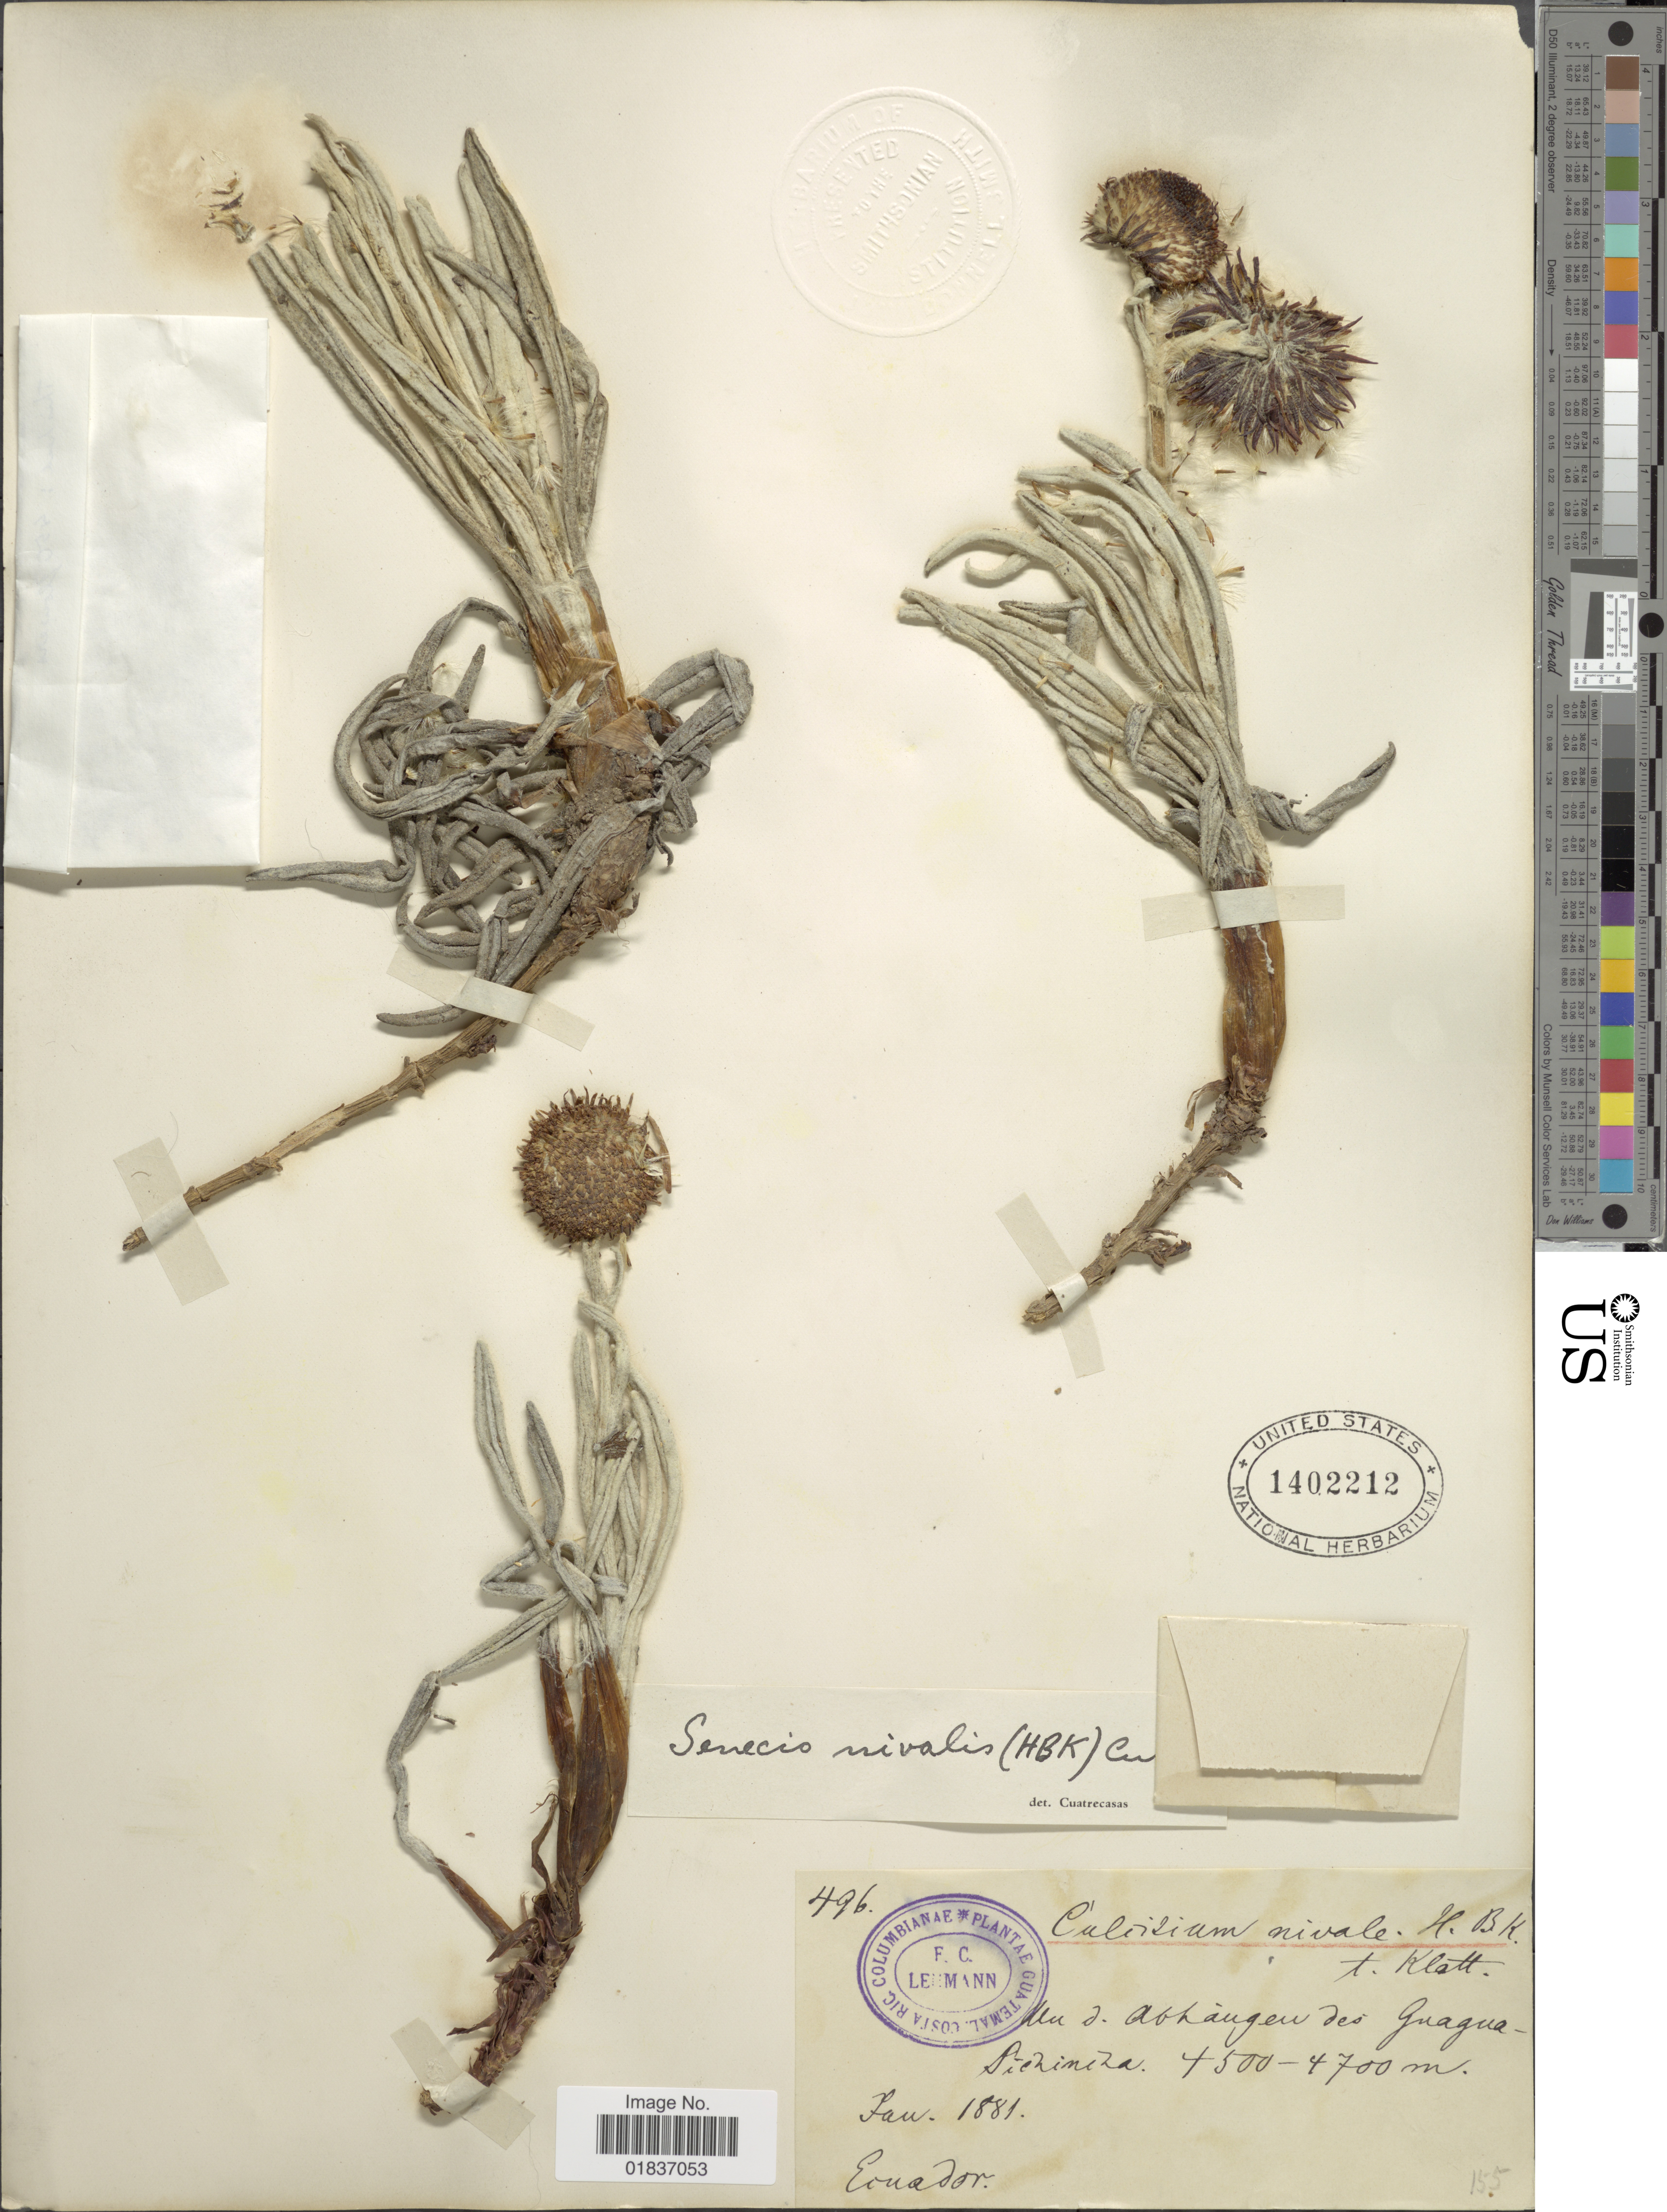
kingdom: Plantae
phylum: Tracheophyta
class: Magnoliopsida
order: Asterales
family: Asteraceae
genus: Senecio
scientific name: Senecio nivalis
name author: (Kunth) Cuatrec.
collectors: F. C. Lehmann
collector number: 496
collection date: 1881-01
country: Ecuador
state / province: Pichincha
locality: An d. Abhangen des Guagua. Pichincha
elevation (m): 4500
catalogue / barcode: US 1402212